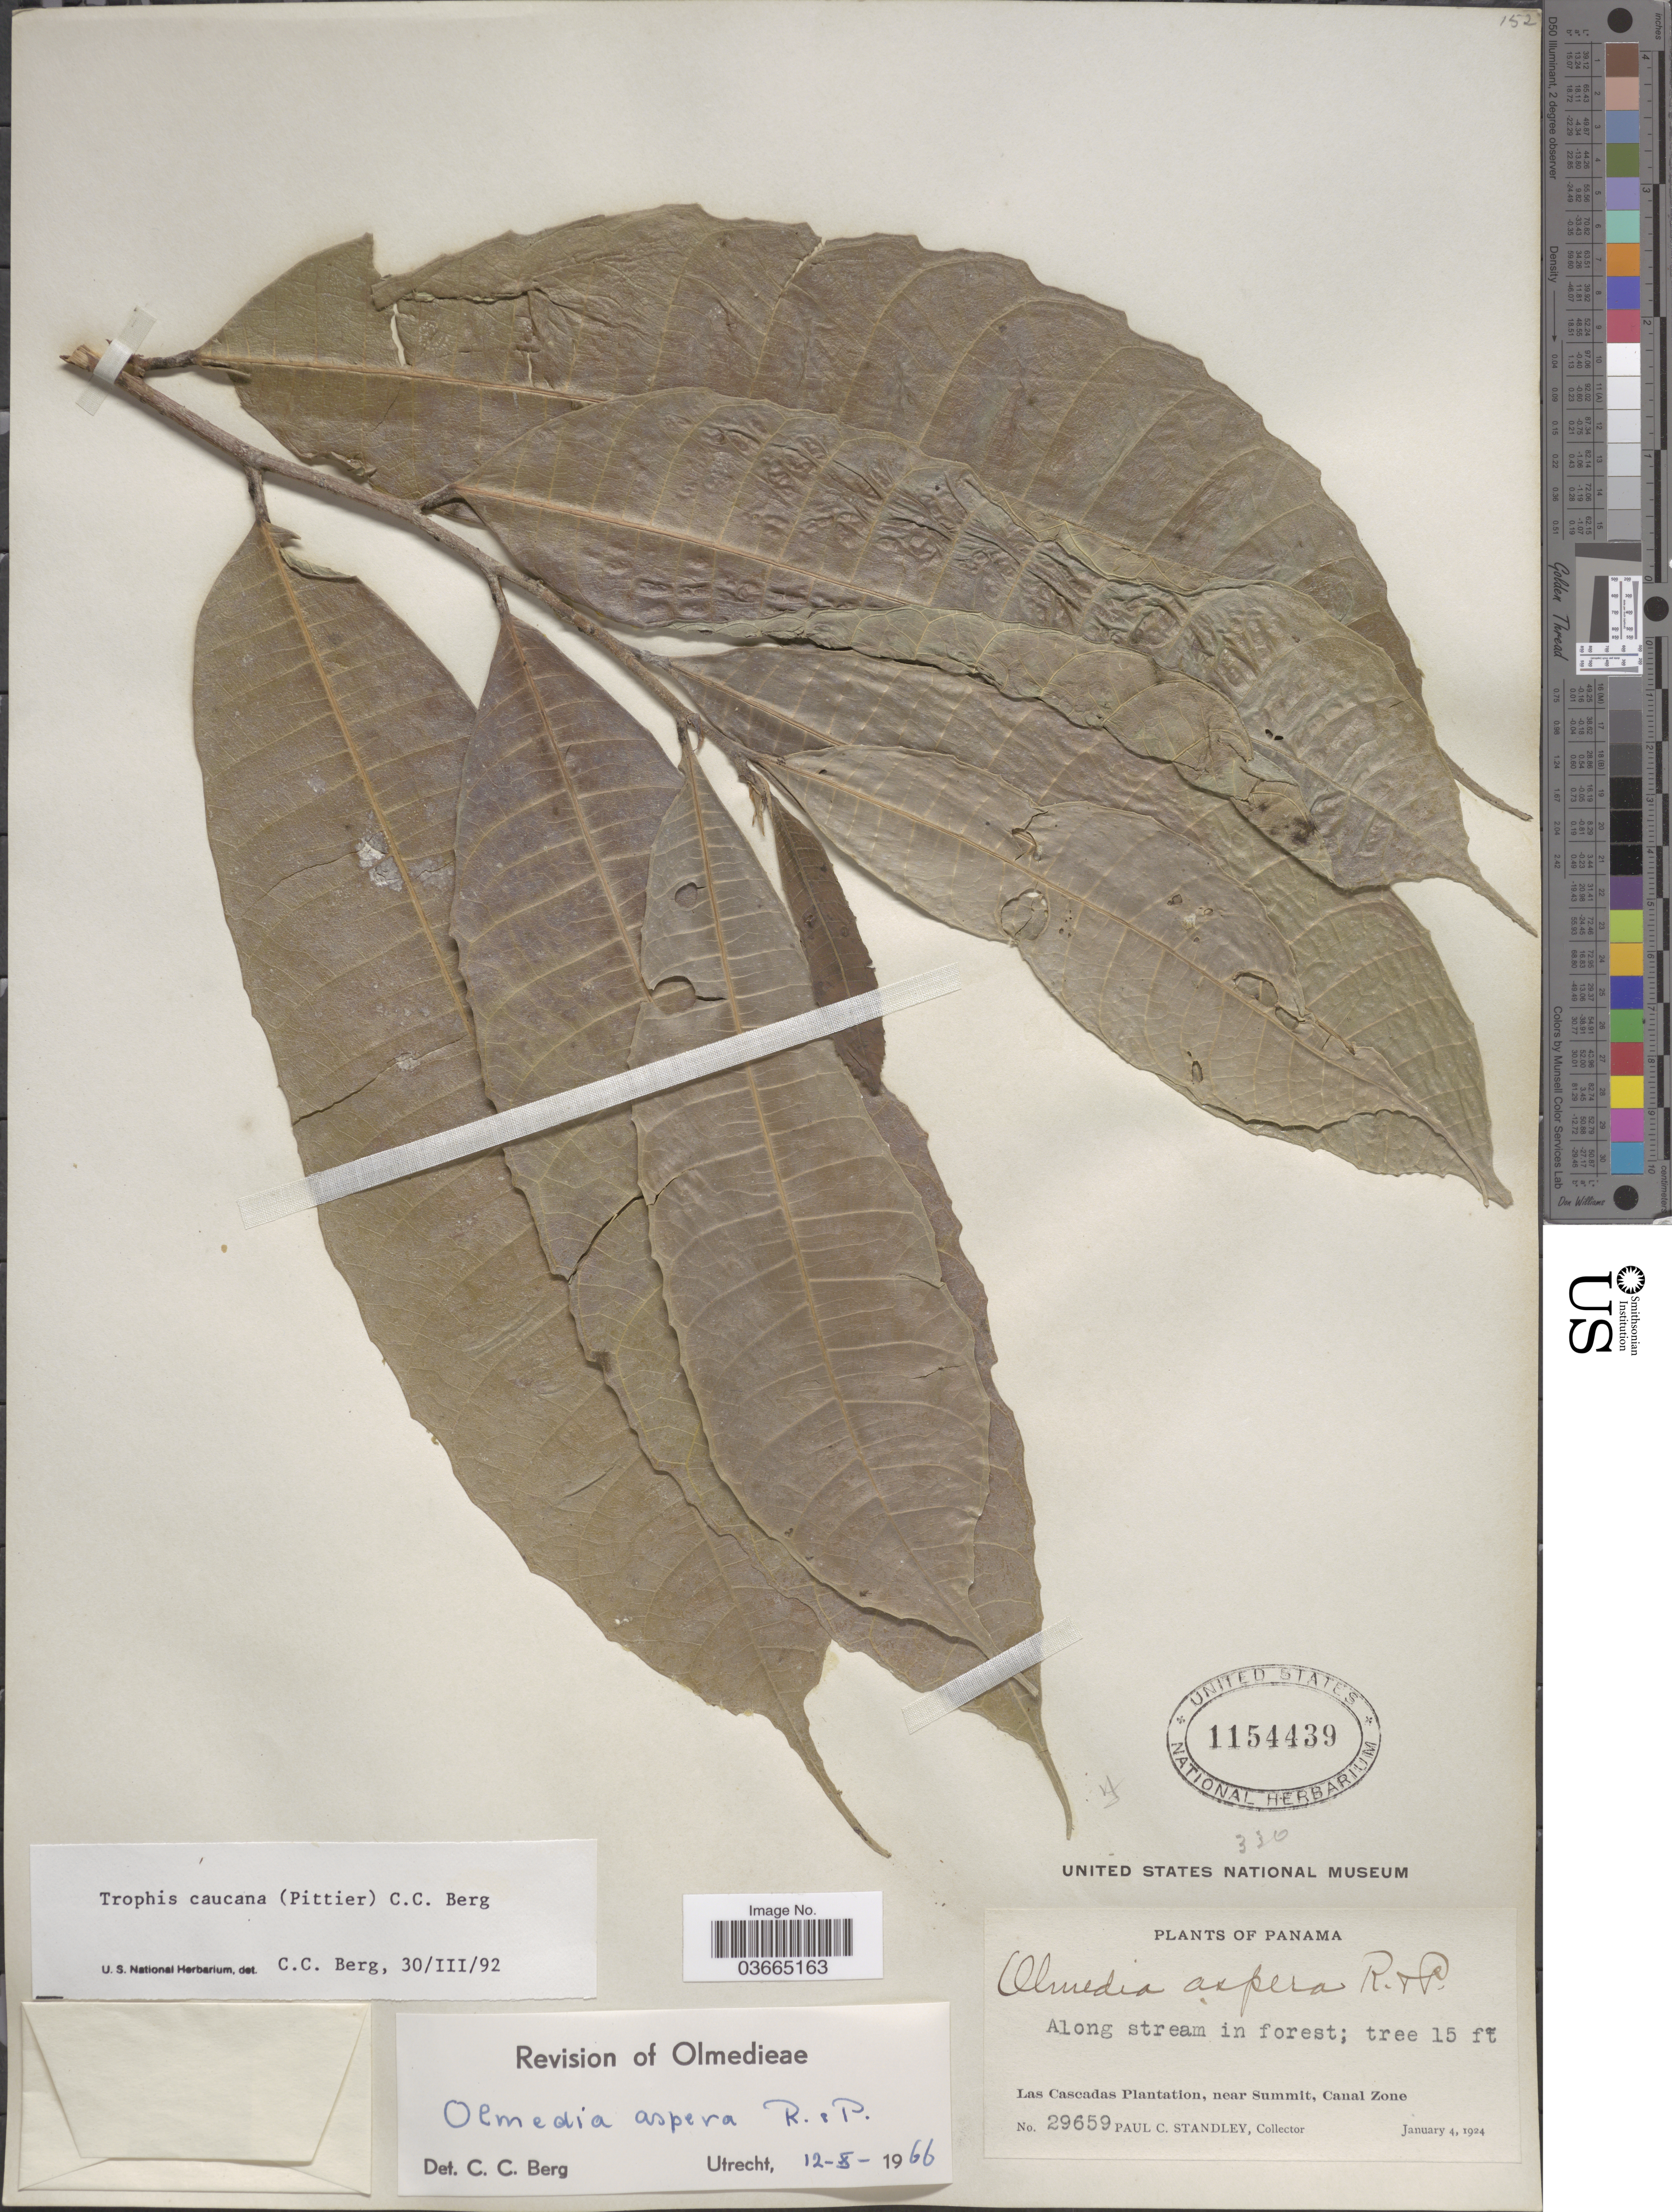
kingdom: Plantae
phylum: Tracheophyta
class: Magnoliopsida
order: Rosales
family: Moraceae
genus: Olmedia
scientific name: Olmedia aspera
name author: Ruiz & Pav.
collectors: P. C. Standley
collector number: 29659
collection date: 1924-01-04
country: Panama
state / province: Colón / Panamá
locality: Las Cascadas Plantation, near Summit, Canal Zone.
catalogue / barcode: US 1154439